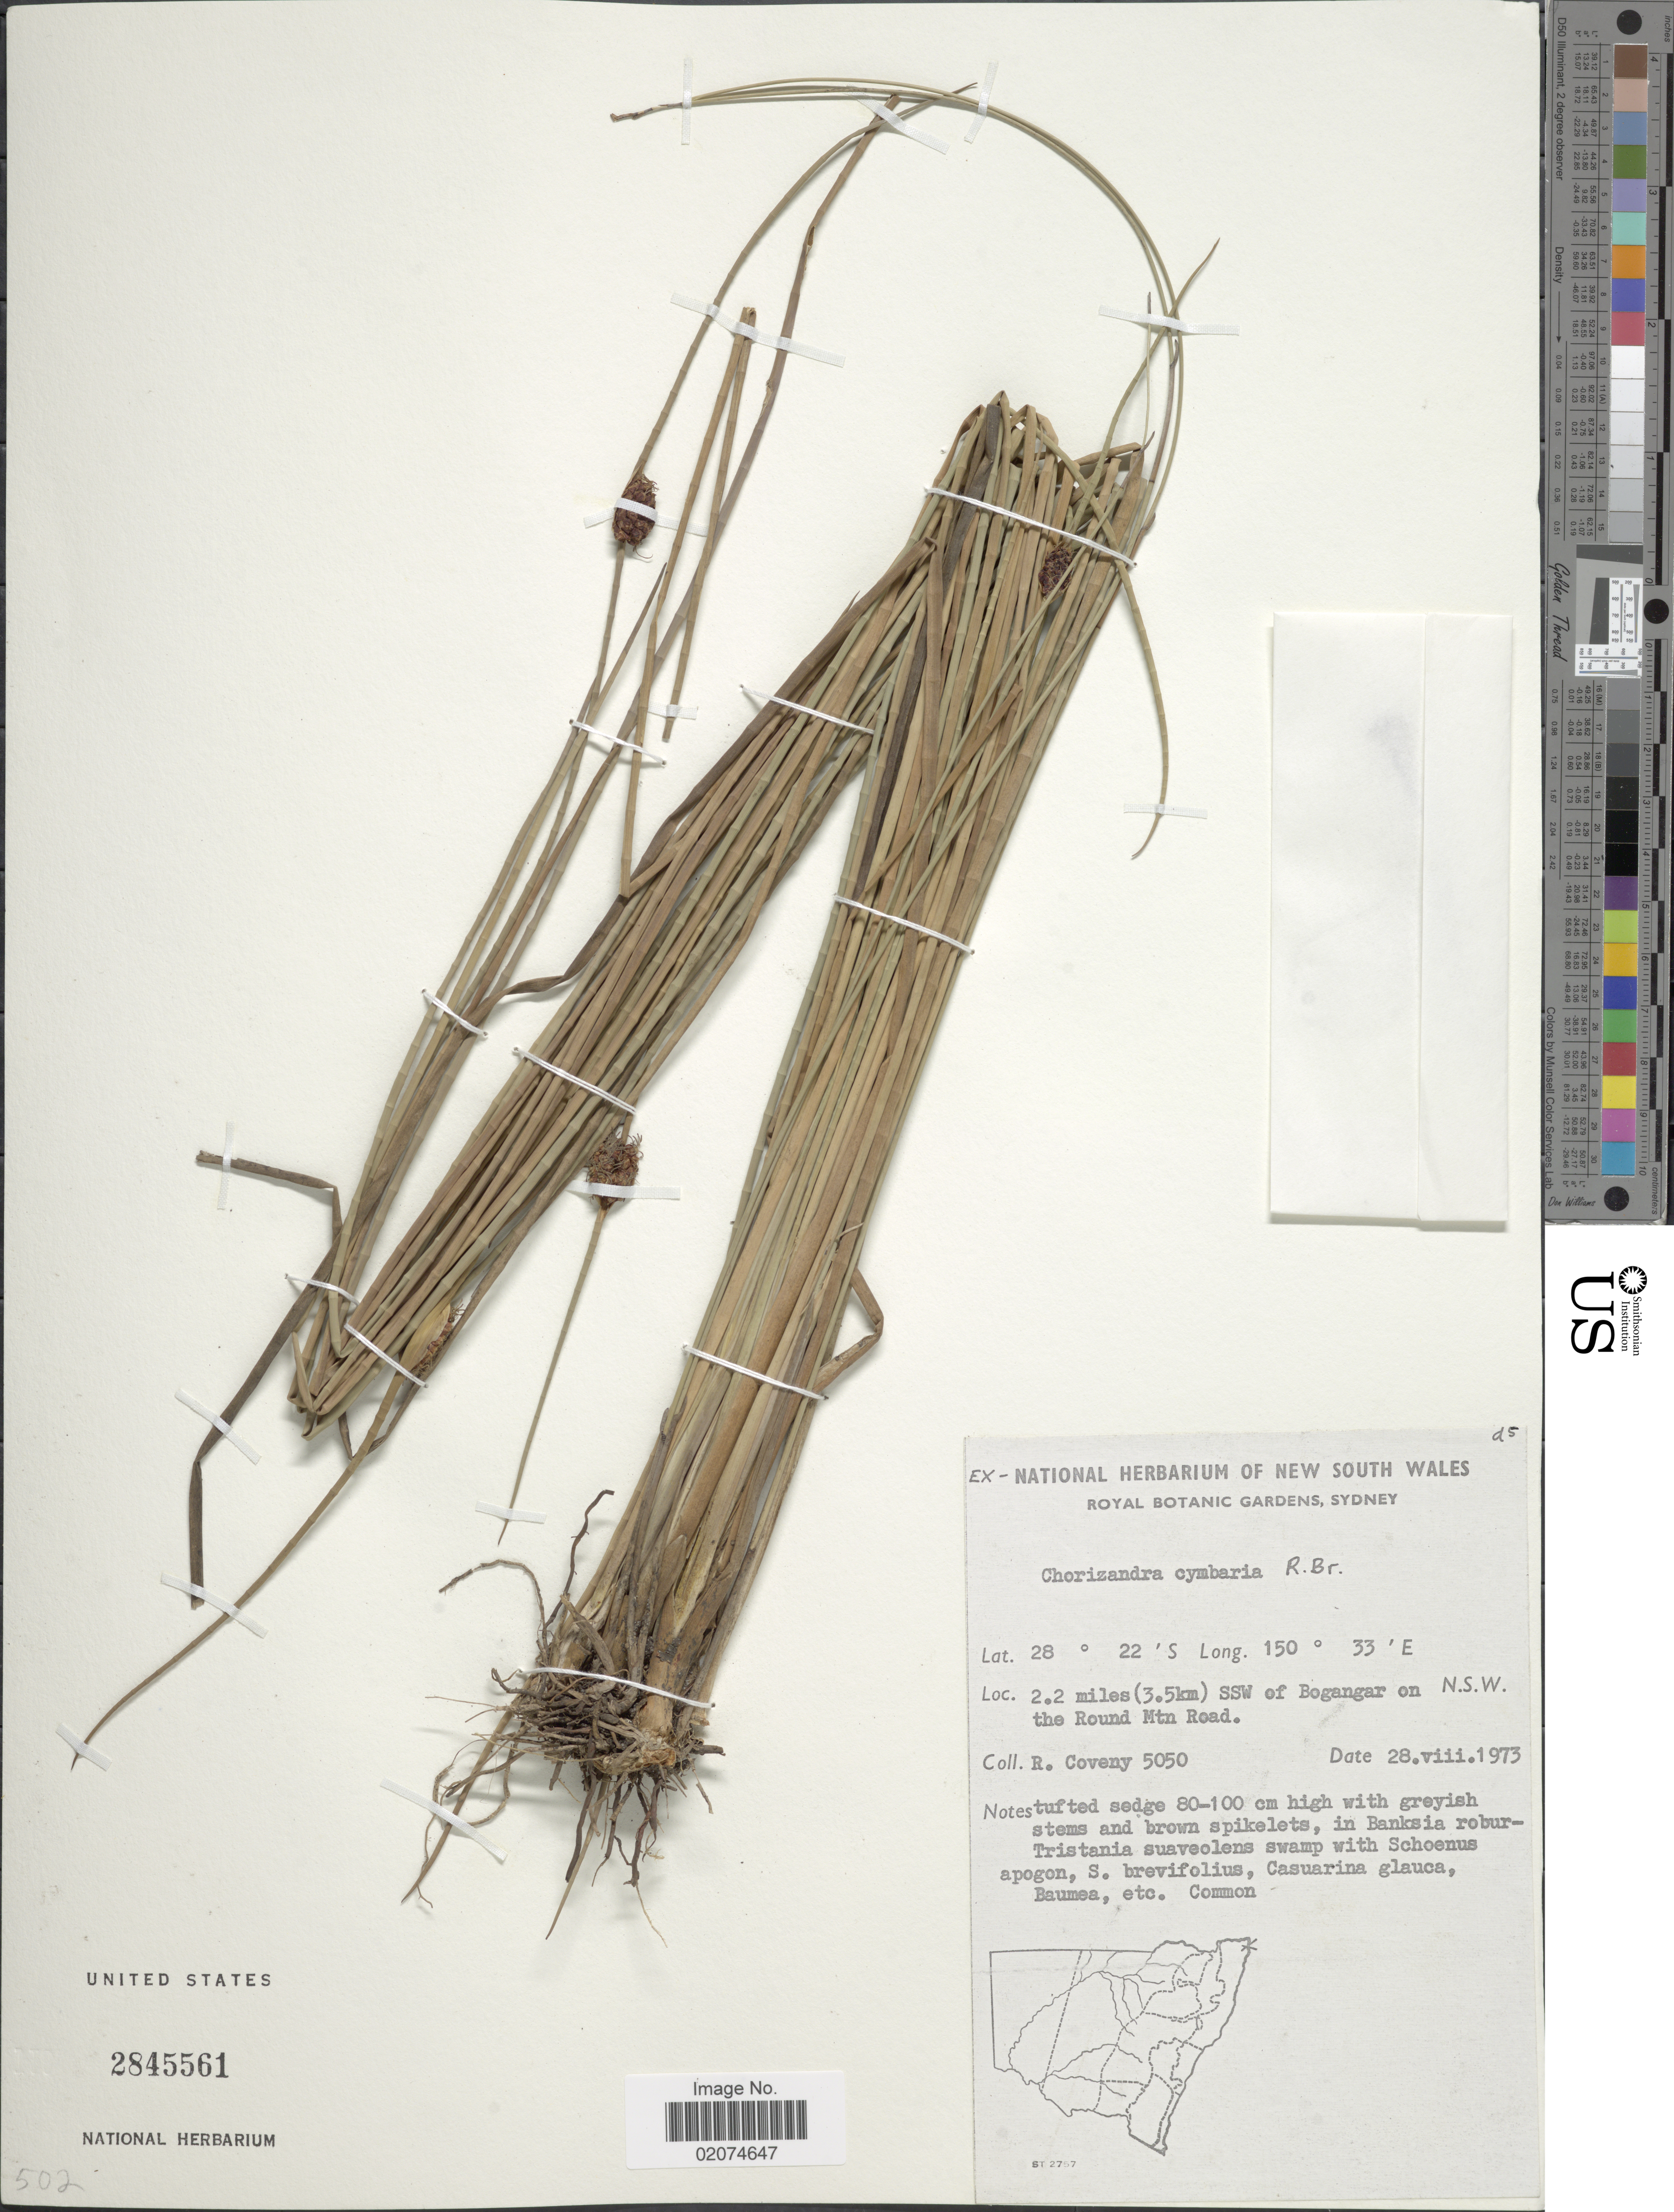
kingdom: Plantae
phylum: Tracheophyta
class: Liliopsida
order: Poales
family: Cyperaceae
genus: Chorizandra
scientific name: Chorizandra cymbaria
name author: R. Br.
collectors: R. Coveny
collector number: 505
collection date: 1973-08-28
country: Australia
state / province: New South Wales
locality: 2.2 miles (3.5 km) SSW of Bogangar on the Round Mtn Road ( N.S.W).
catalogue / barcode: US 2845561